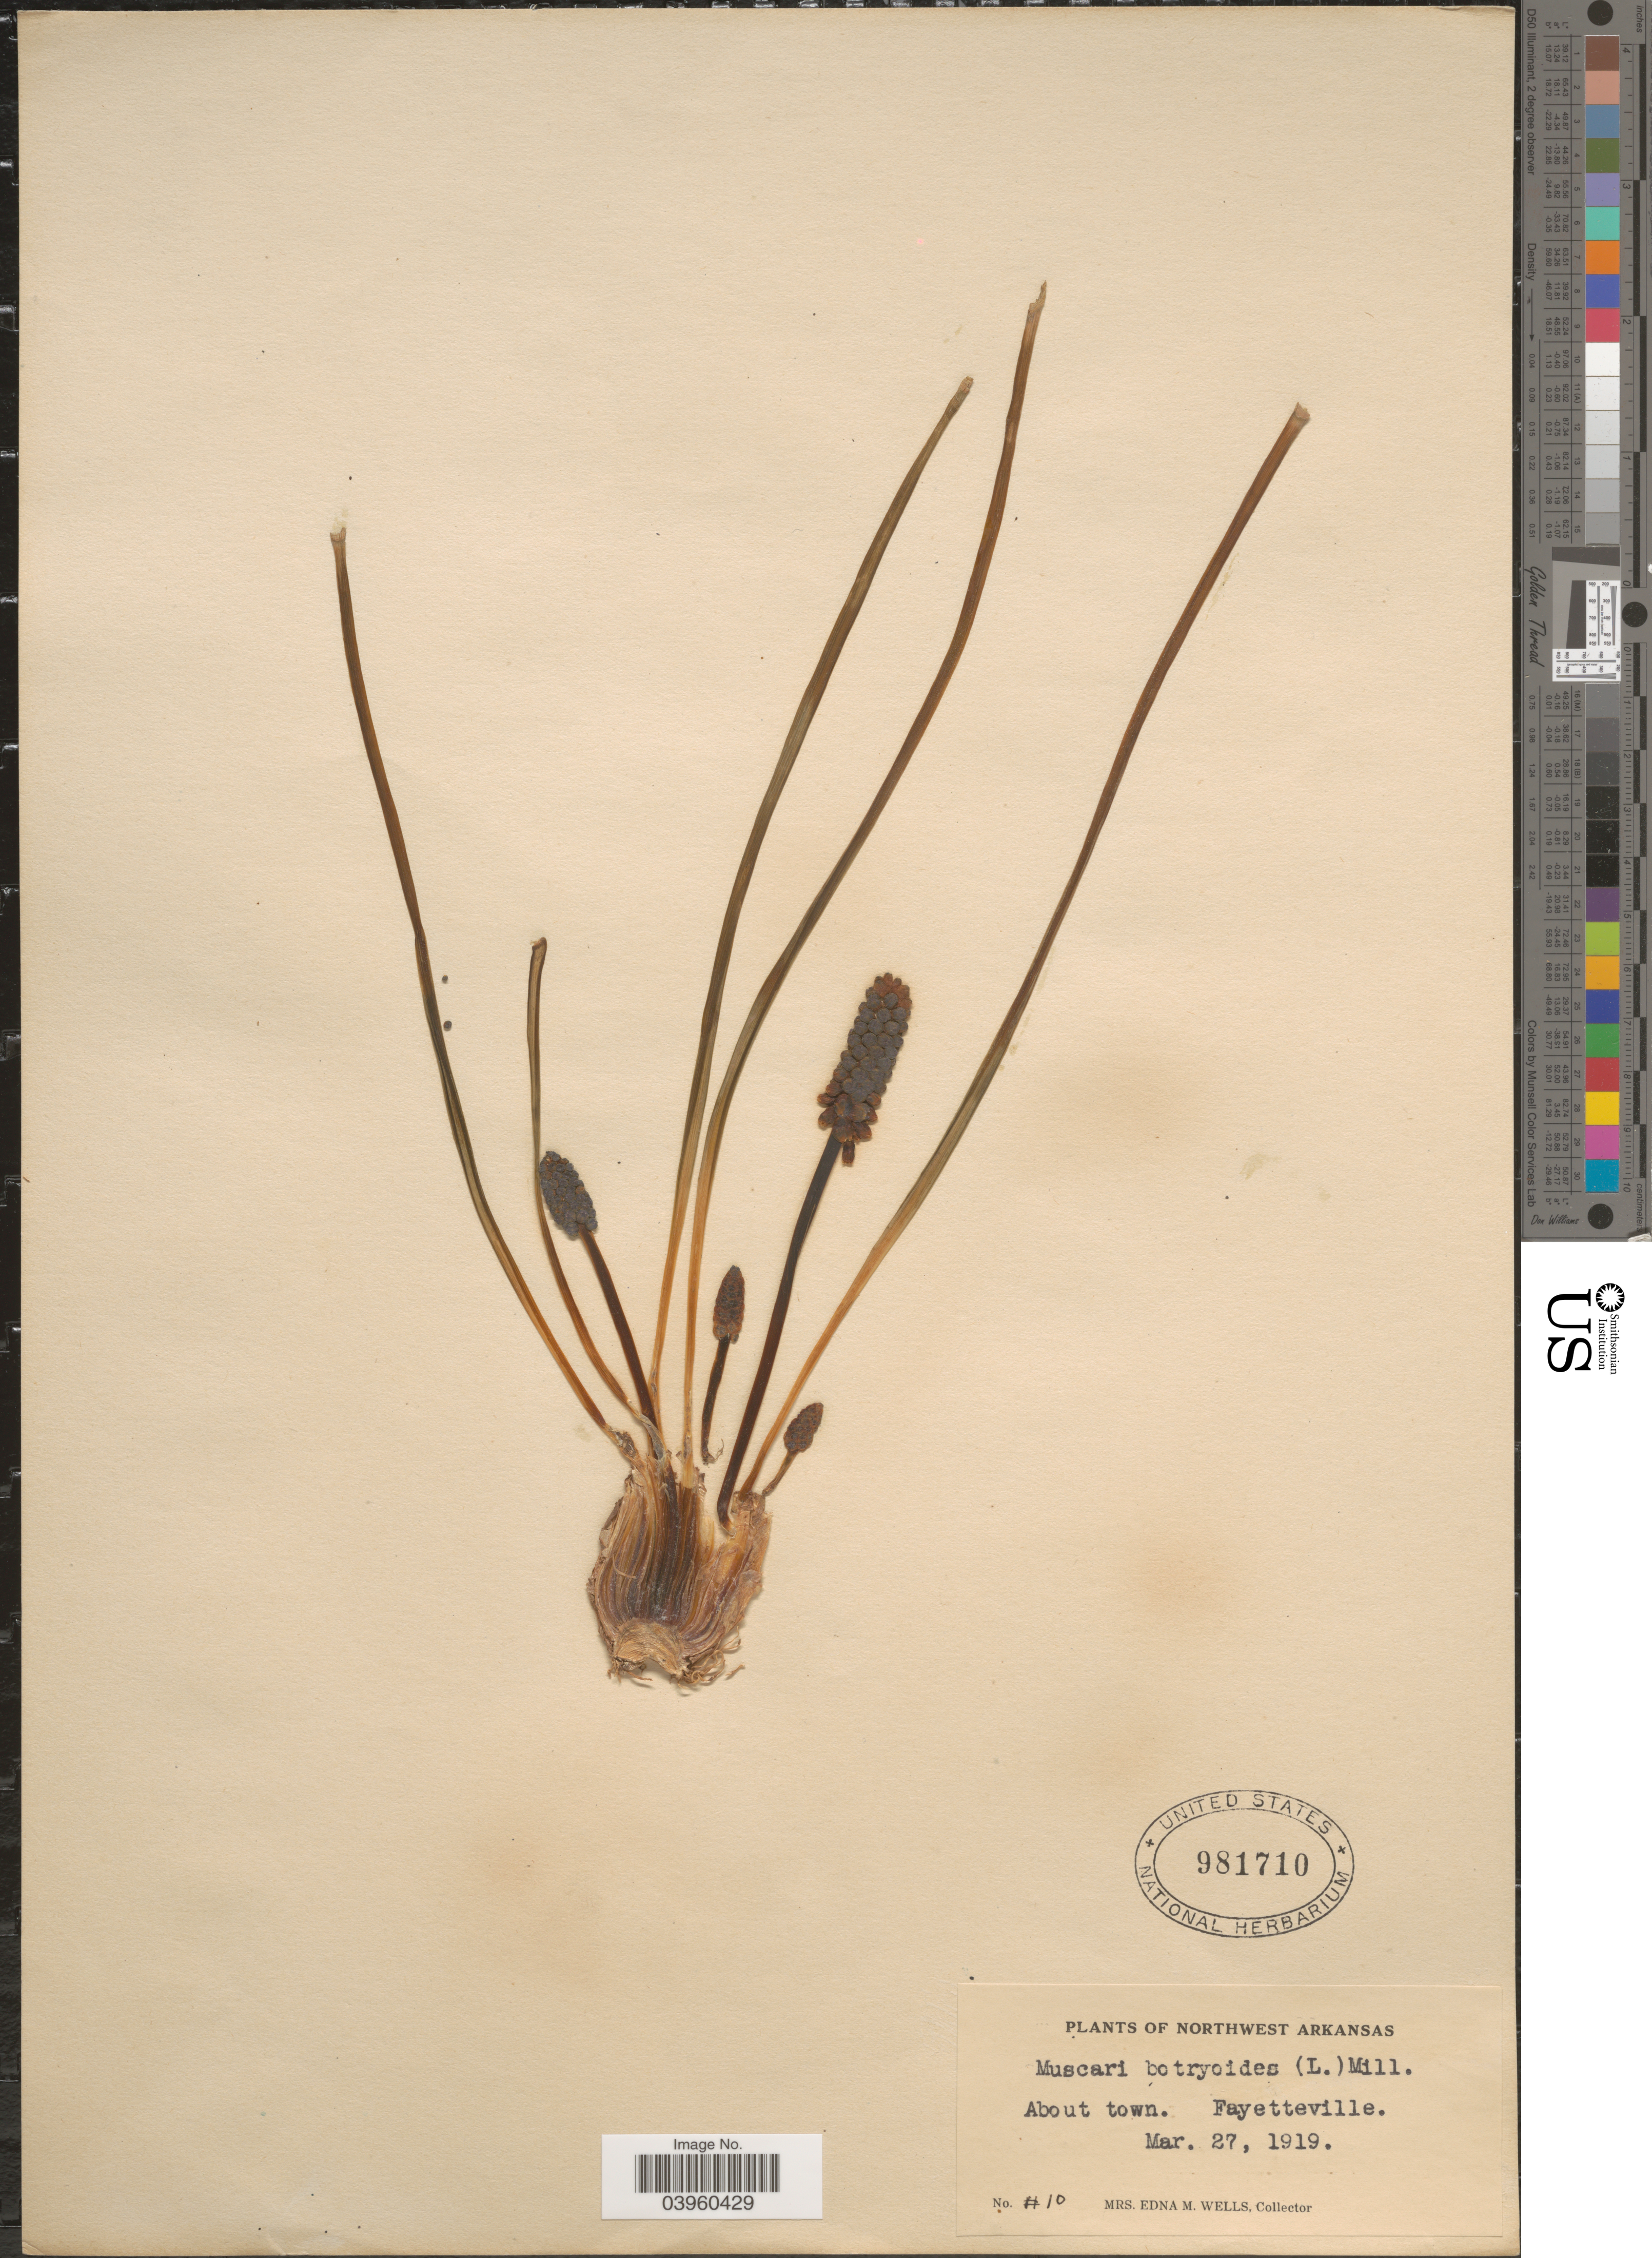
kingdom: Plantae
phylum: Tracheophyta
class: Liliopsida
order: Asparagales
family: Asparagaceae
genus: Muscari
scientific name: Muscari botryoides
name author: (L.) Mill.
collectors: E. M. Wells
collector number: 10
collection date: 1919-03-27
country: United States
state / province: Arkansas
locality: Northwest Arkansas. About town. Fayetteville.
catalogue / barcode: US 981710